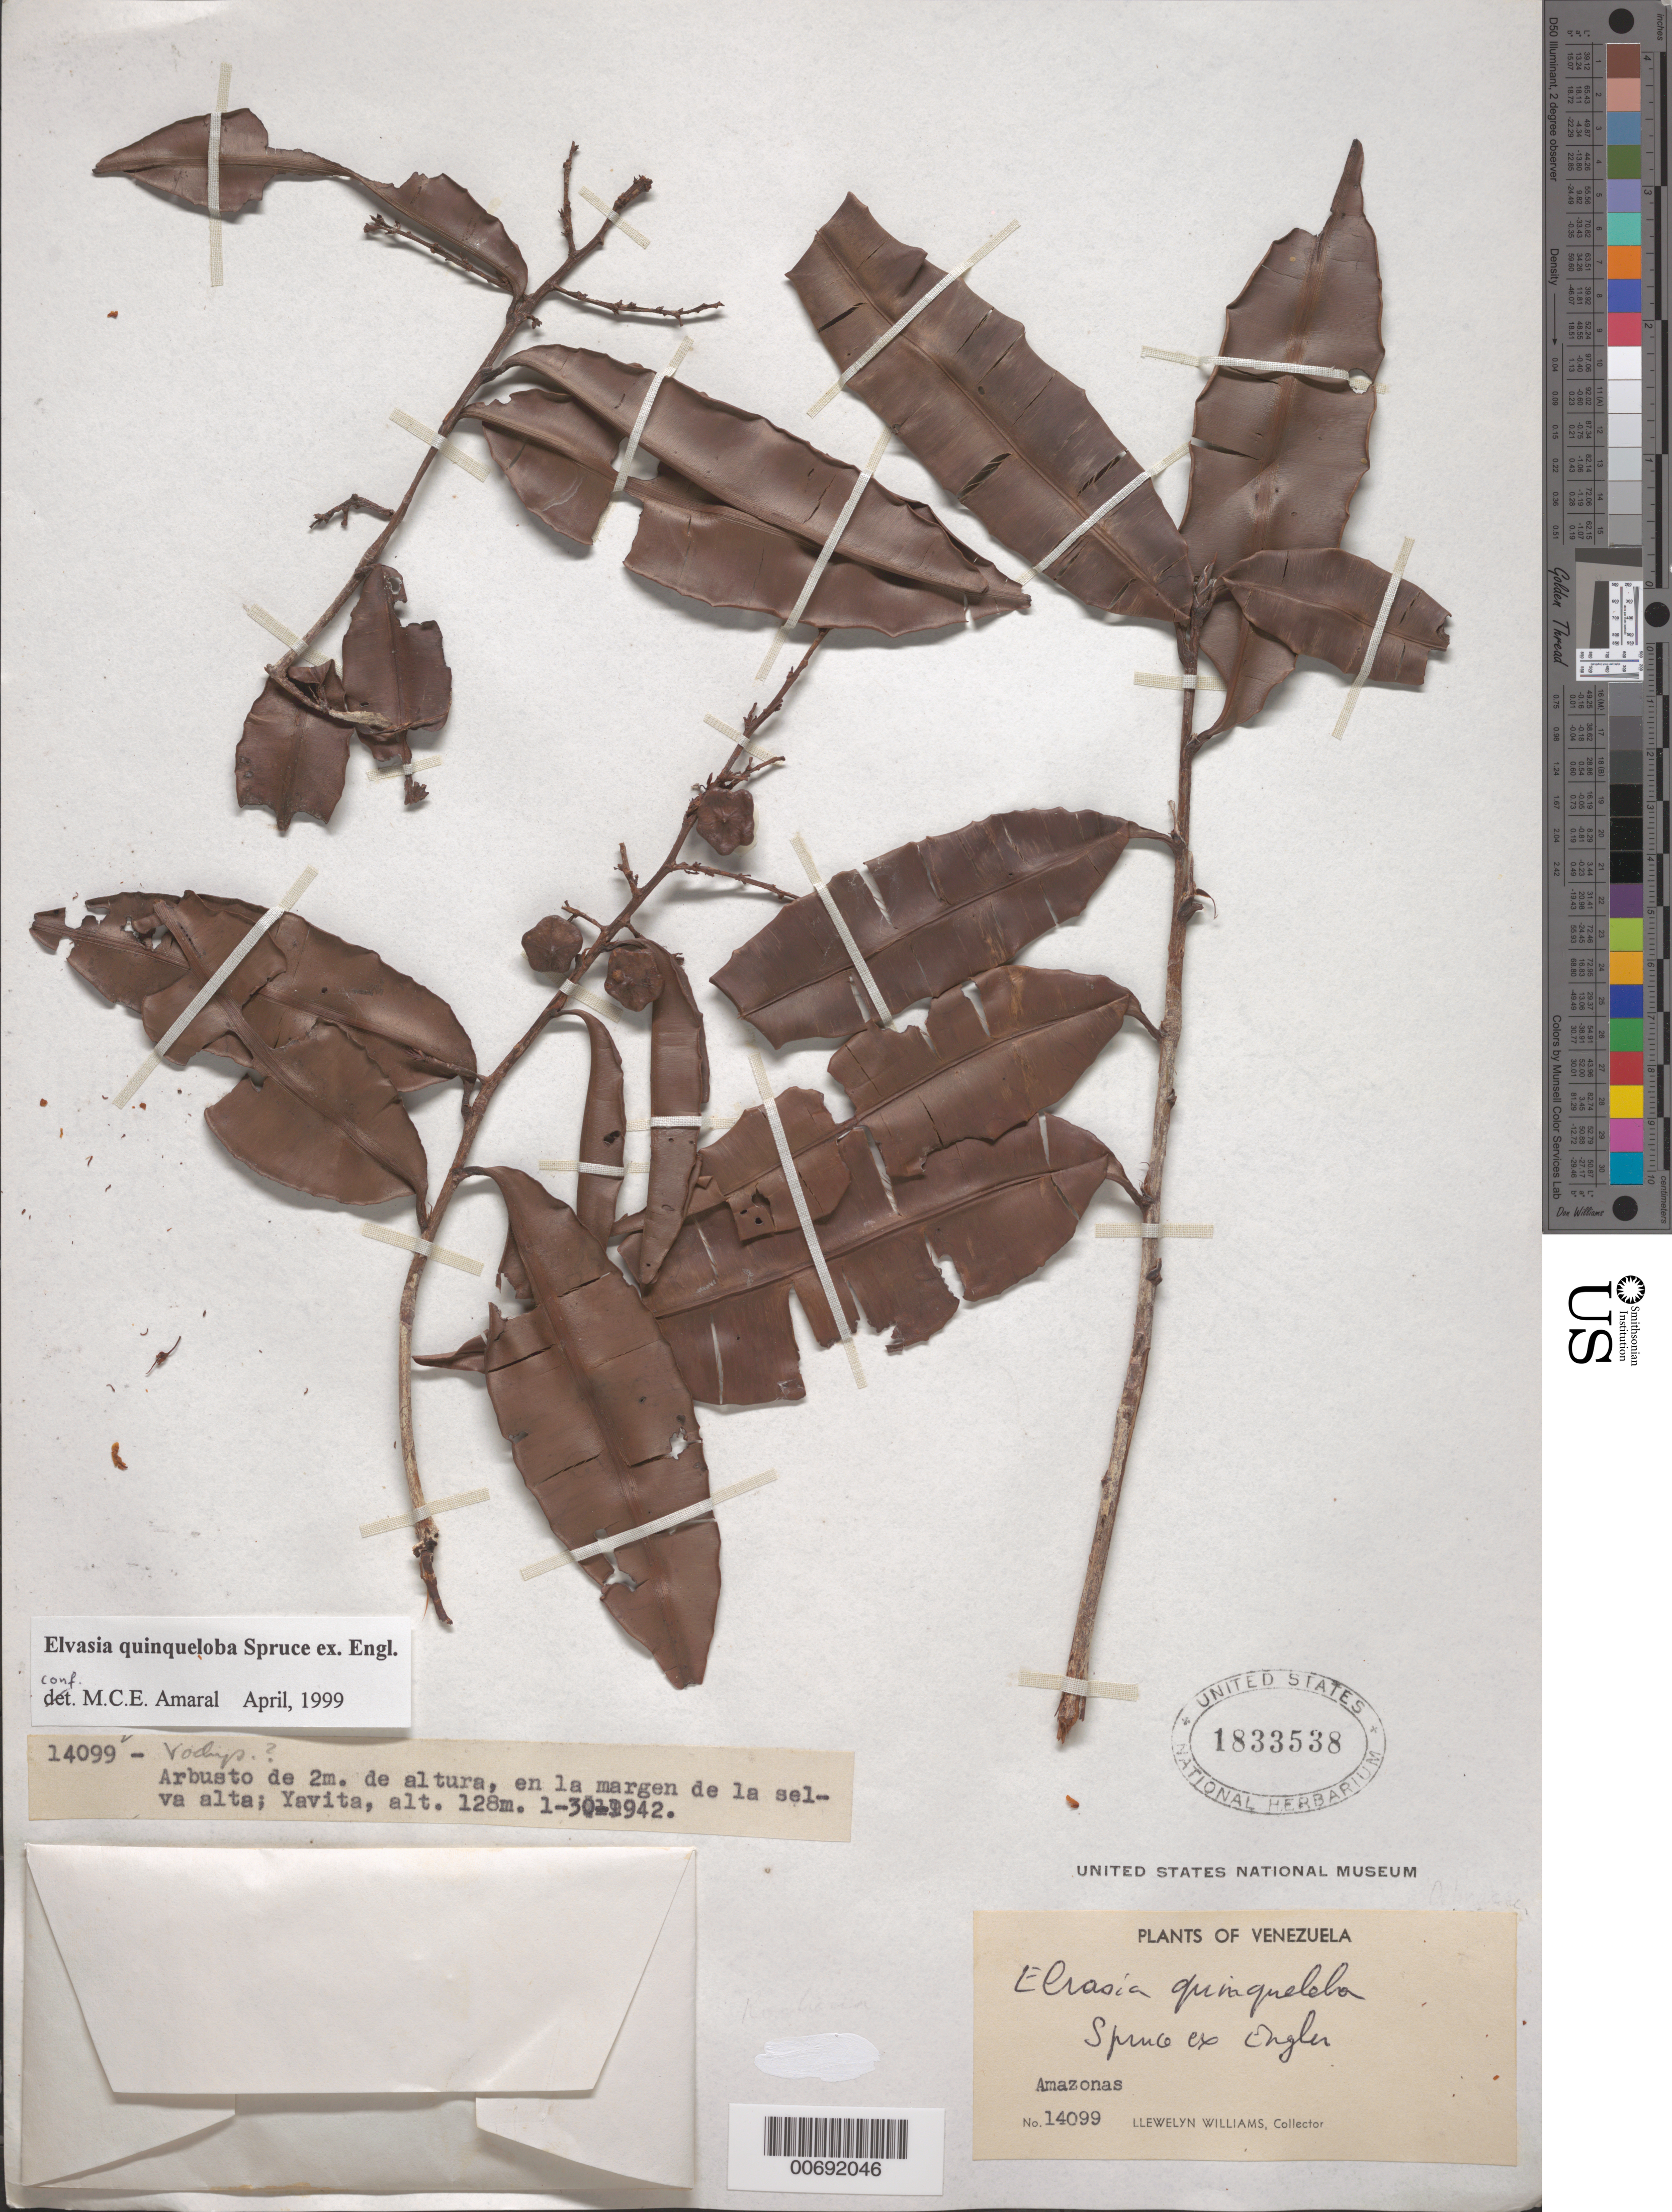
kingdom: Plantae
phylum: Tracheophyta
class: Magnoliopsida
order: Malpighiales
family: Ochnaceae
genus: Elvasia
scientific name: Elvasia quinqueloba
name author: Spruce ex Engl.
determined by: Amaral, María C. E.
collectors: Ll. Williams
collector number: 14099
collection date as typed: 30-Jan-42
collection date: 1942-01-30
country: Venezuela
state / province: Amazonas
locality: Yavita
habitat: Edge of high forest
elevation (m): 128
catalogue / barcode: US 1833538